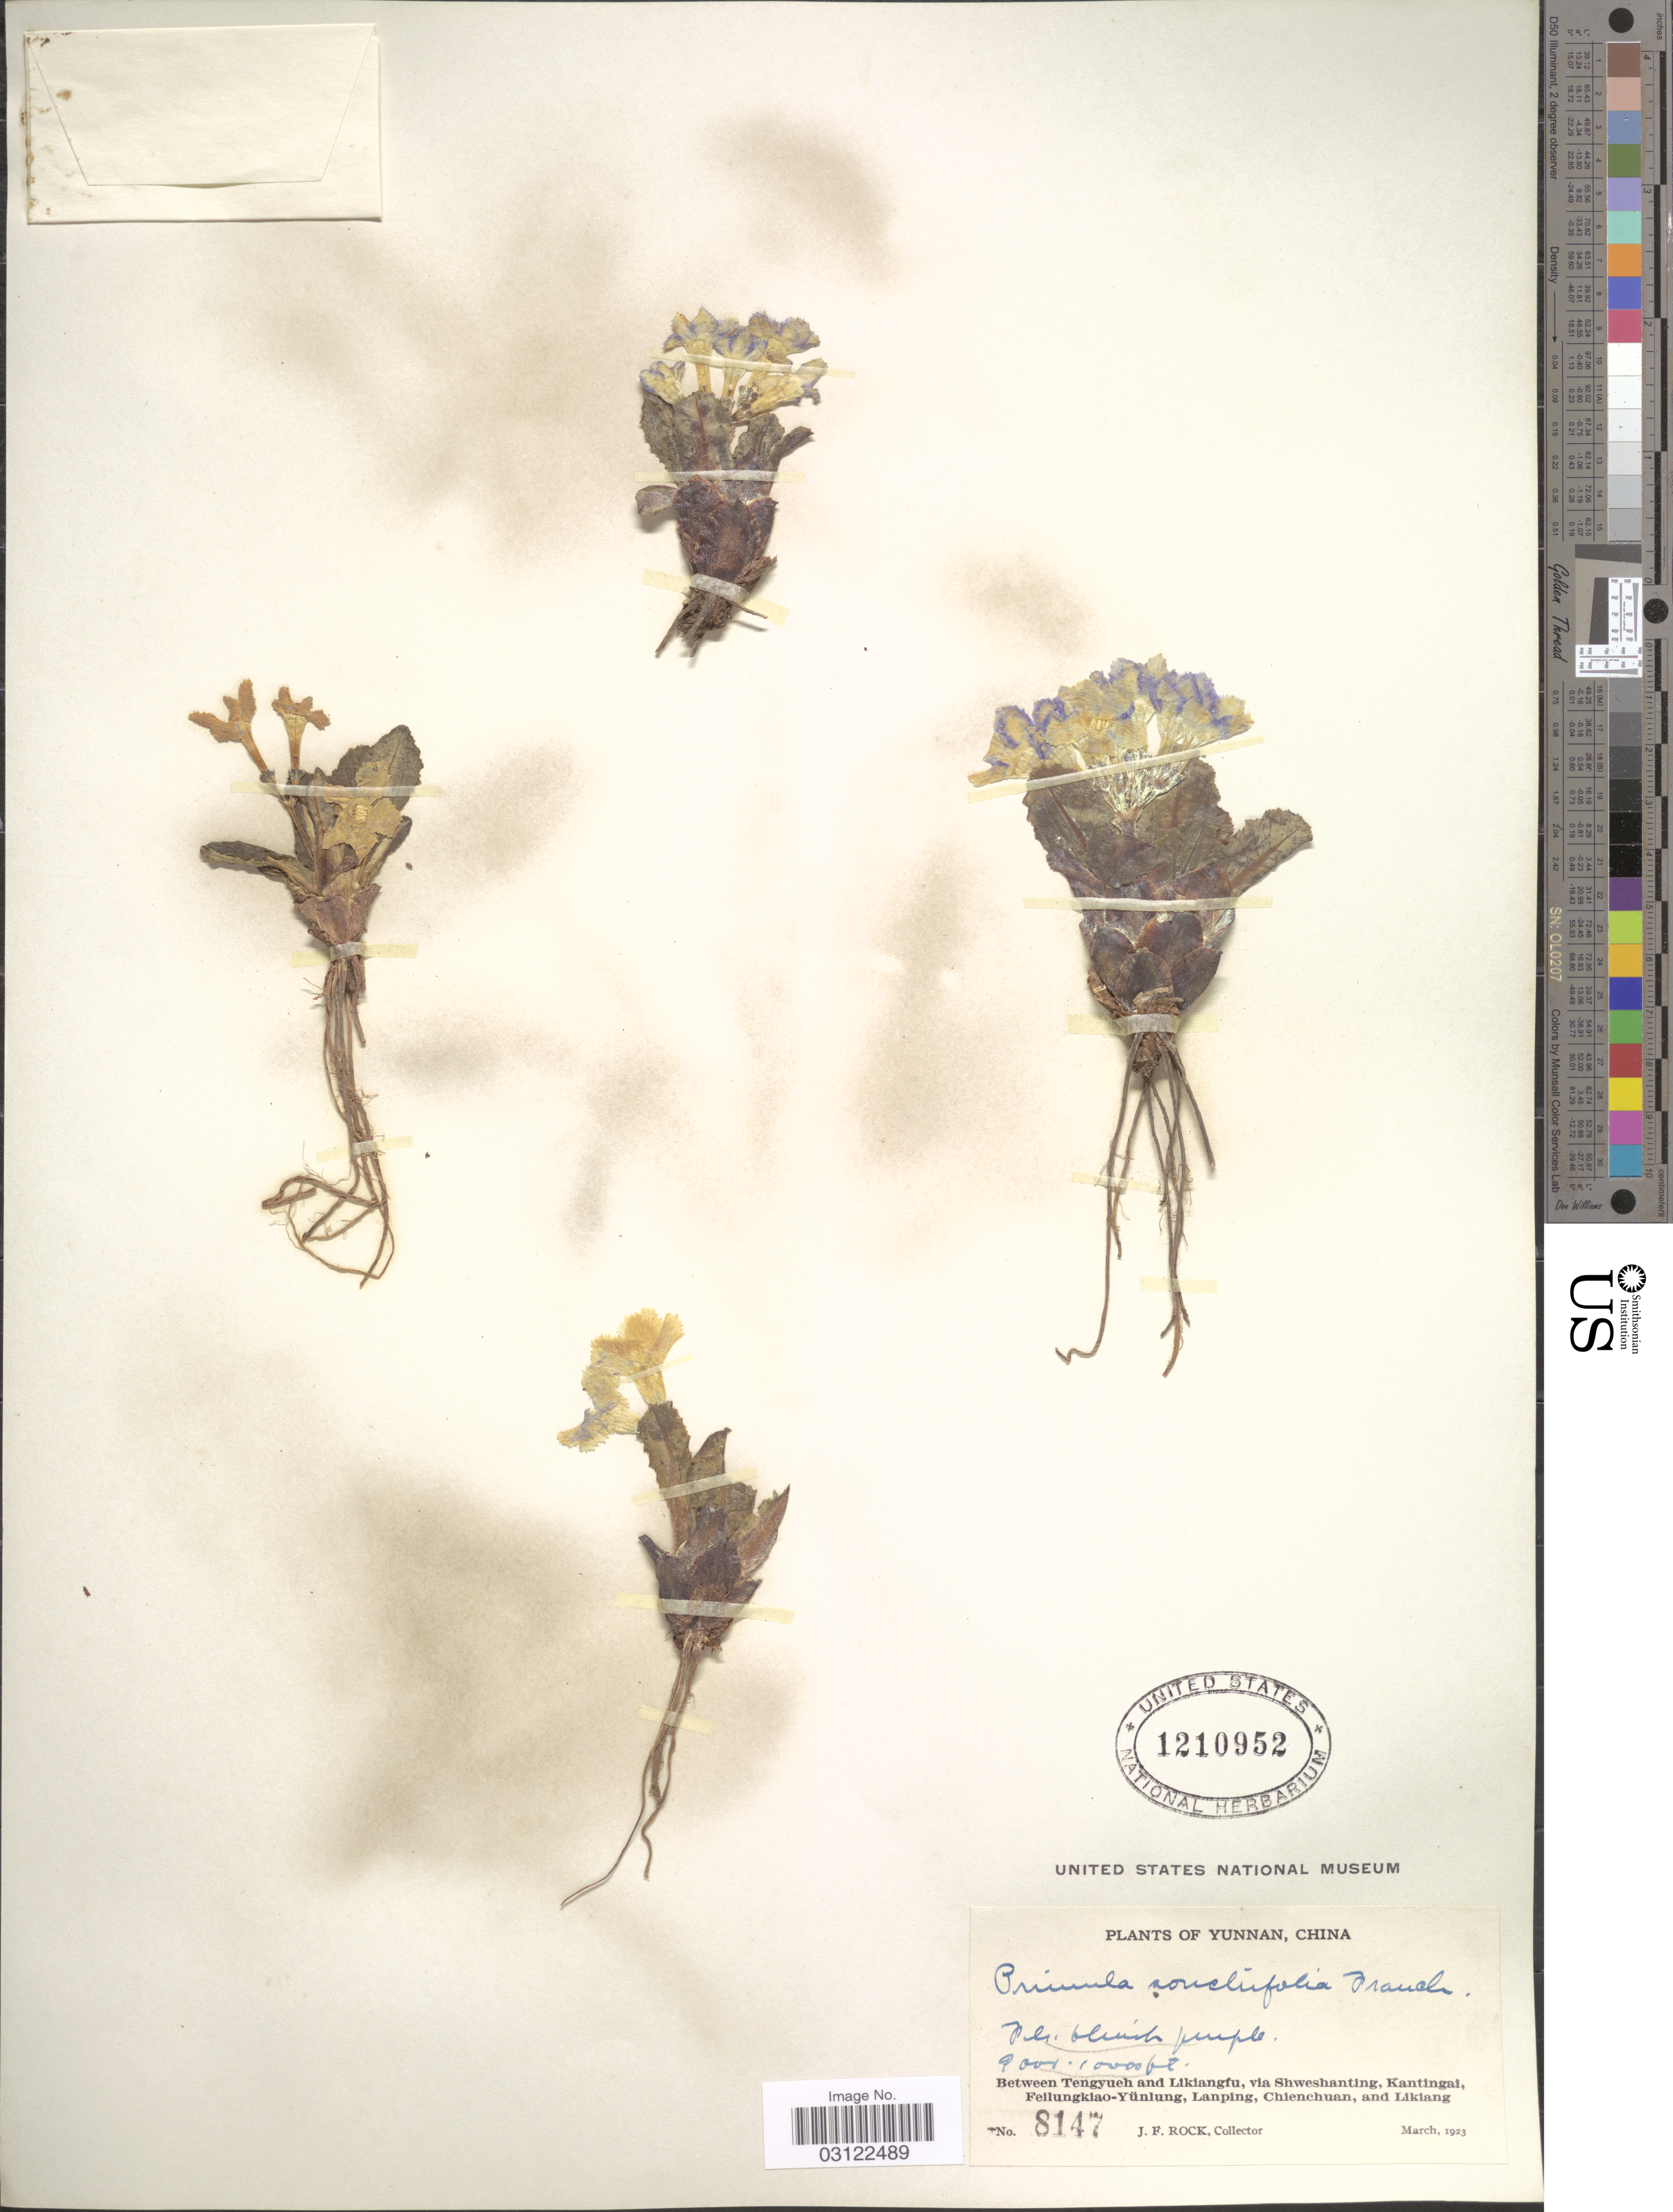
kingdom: Plantae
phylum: Tracheophyta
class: Magnoliopsida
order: Ericales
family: Primulaceae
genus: Primula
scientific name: Primula sonchifolia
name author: Franch.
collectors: J. Rock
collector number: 8147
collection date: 1923-03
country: China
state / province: Yunnan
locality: Between Tengyueh and Likiangfu, via Shweshanting, Kantingal, Fellungjiao-Yünlung, Lanping, Chienchuan, and Likiang.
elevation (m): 2743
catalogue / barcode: US 1210952